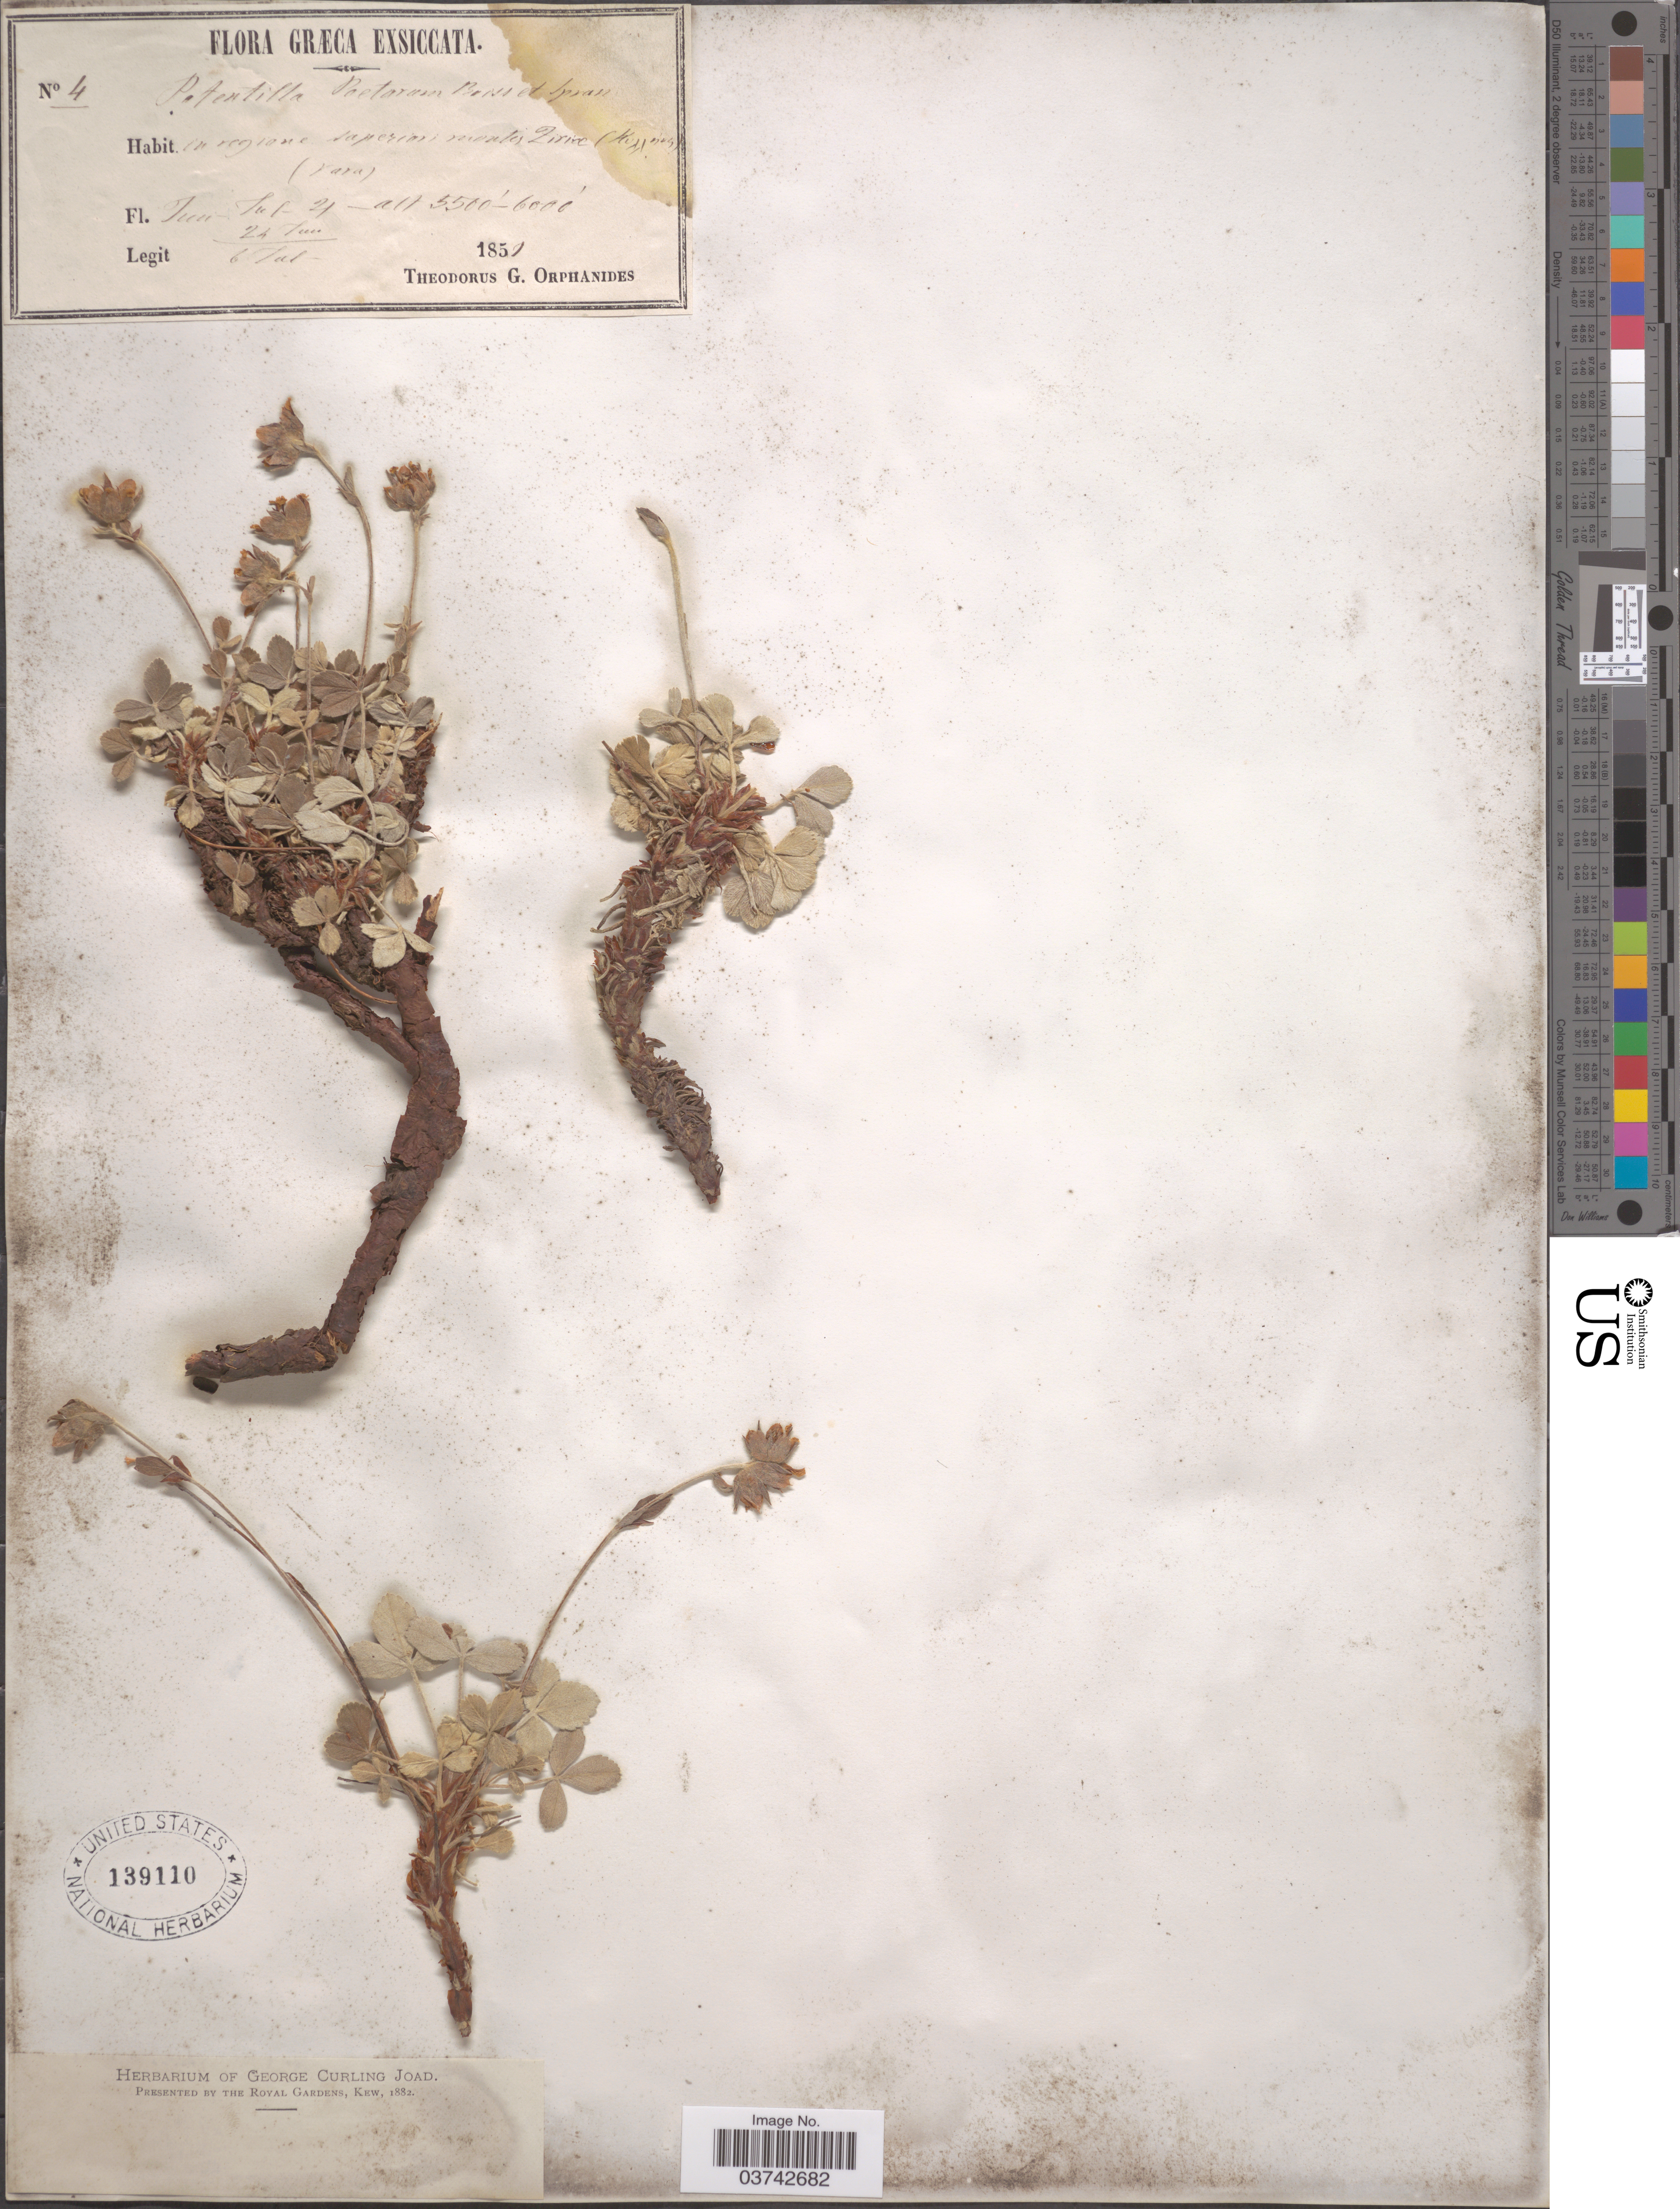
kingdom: Plantae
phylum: Tracheophyta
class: Magnoliopsida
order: Rosales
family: Rosaceae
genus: Potentilla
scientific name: Potentilla poetarum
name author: Boiss. & Spruner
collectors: T. G. Orphanides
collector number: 4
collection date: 1851-06-24/1851-07-06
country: Greece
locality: Græca. In regione superiori montis Ziriae (Κυλλήνη).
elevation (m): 1676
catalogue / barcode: US 139110